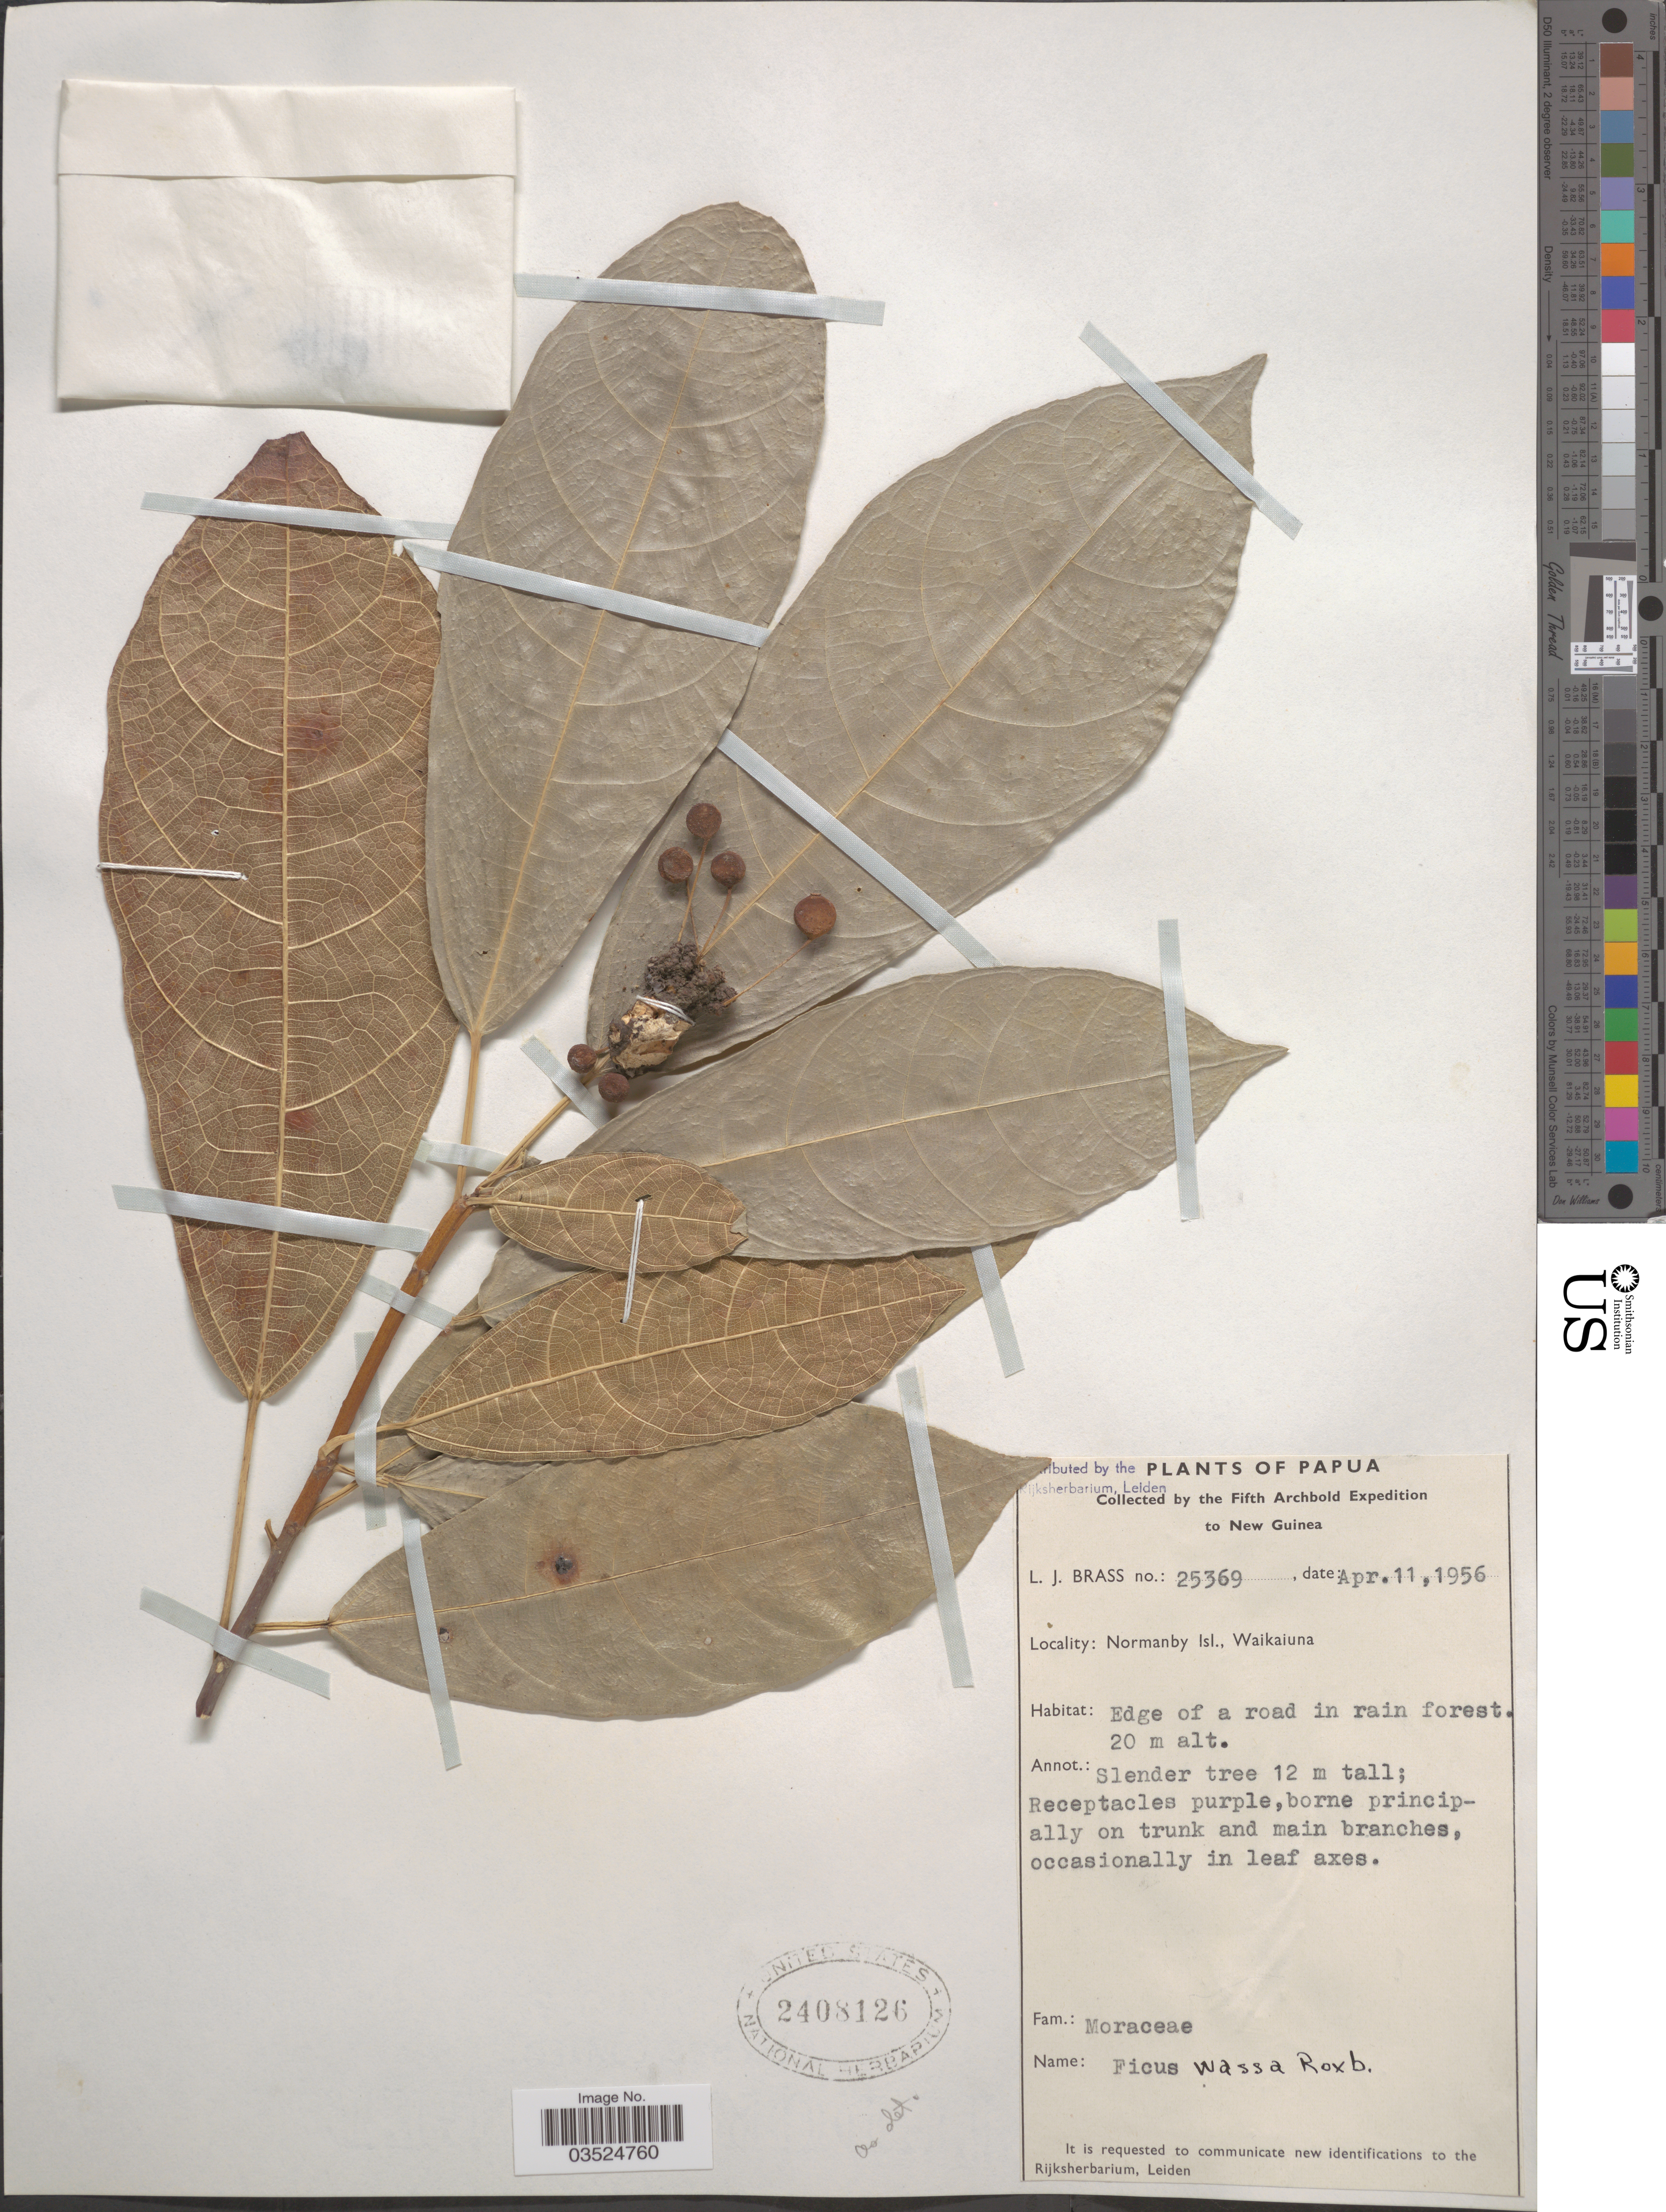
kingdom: Plantae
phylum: Tracheophyta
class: Magnoliopsida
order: Rosales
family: Moraceae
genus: Ficus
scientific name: Ficus wassa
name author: Roxb.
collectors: L. J. Brass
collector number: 25369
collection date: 1956-04-11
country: Papua New Guinea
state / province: Milne Bay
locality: Papua. New Guinea. Normanby Isl., Waikaiuna. Edge of a road in rain forest.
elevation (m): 20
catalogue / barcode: US 2408126